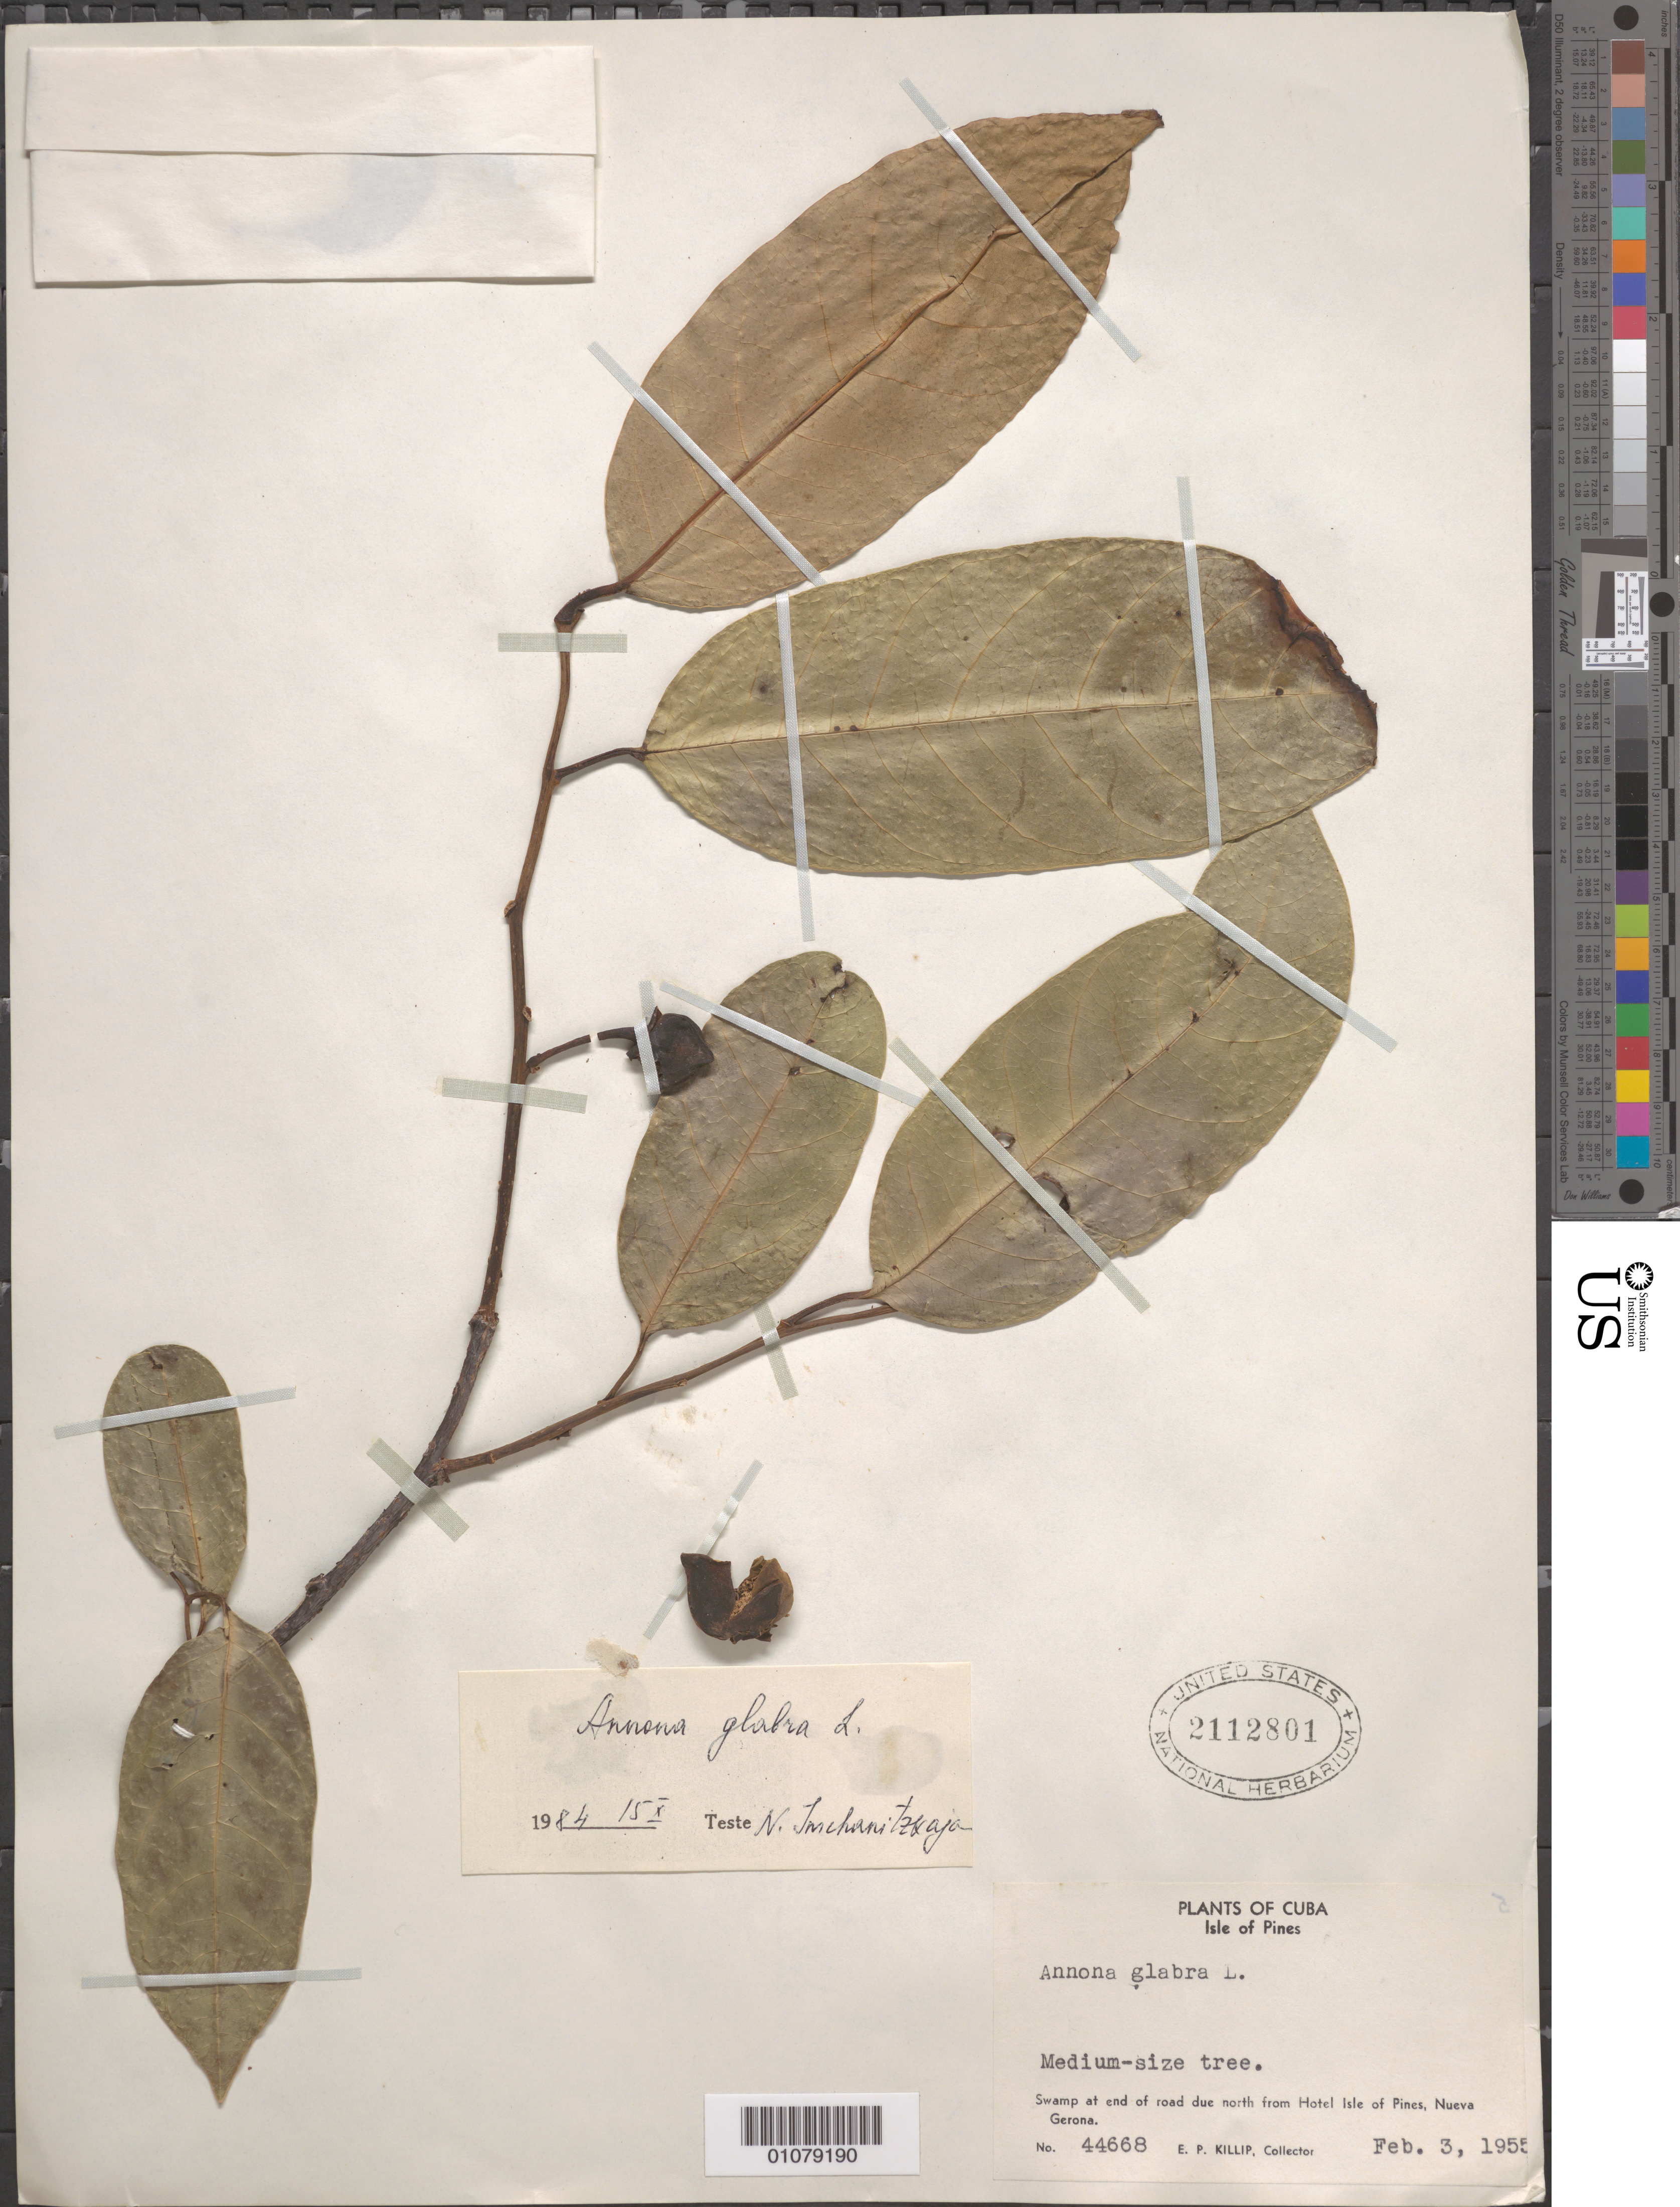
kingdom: Plantae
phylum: Tracheophyta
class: Magnoliopsida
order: Magnoliales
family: Annonaceae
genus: Annona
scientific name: Annona glabra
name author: L.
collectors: E. P. Killip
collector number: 44668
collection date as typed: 03 Feb 1955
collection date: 1955-02-03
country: Cuba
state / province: Isla de La Juventud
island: Isla de la Juventud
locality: Isle of Pines Swamp at end of road due N from Hotel Isle of Pines, Nueva Gerona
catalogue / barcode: US 2112801